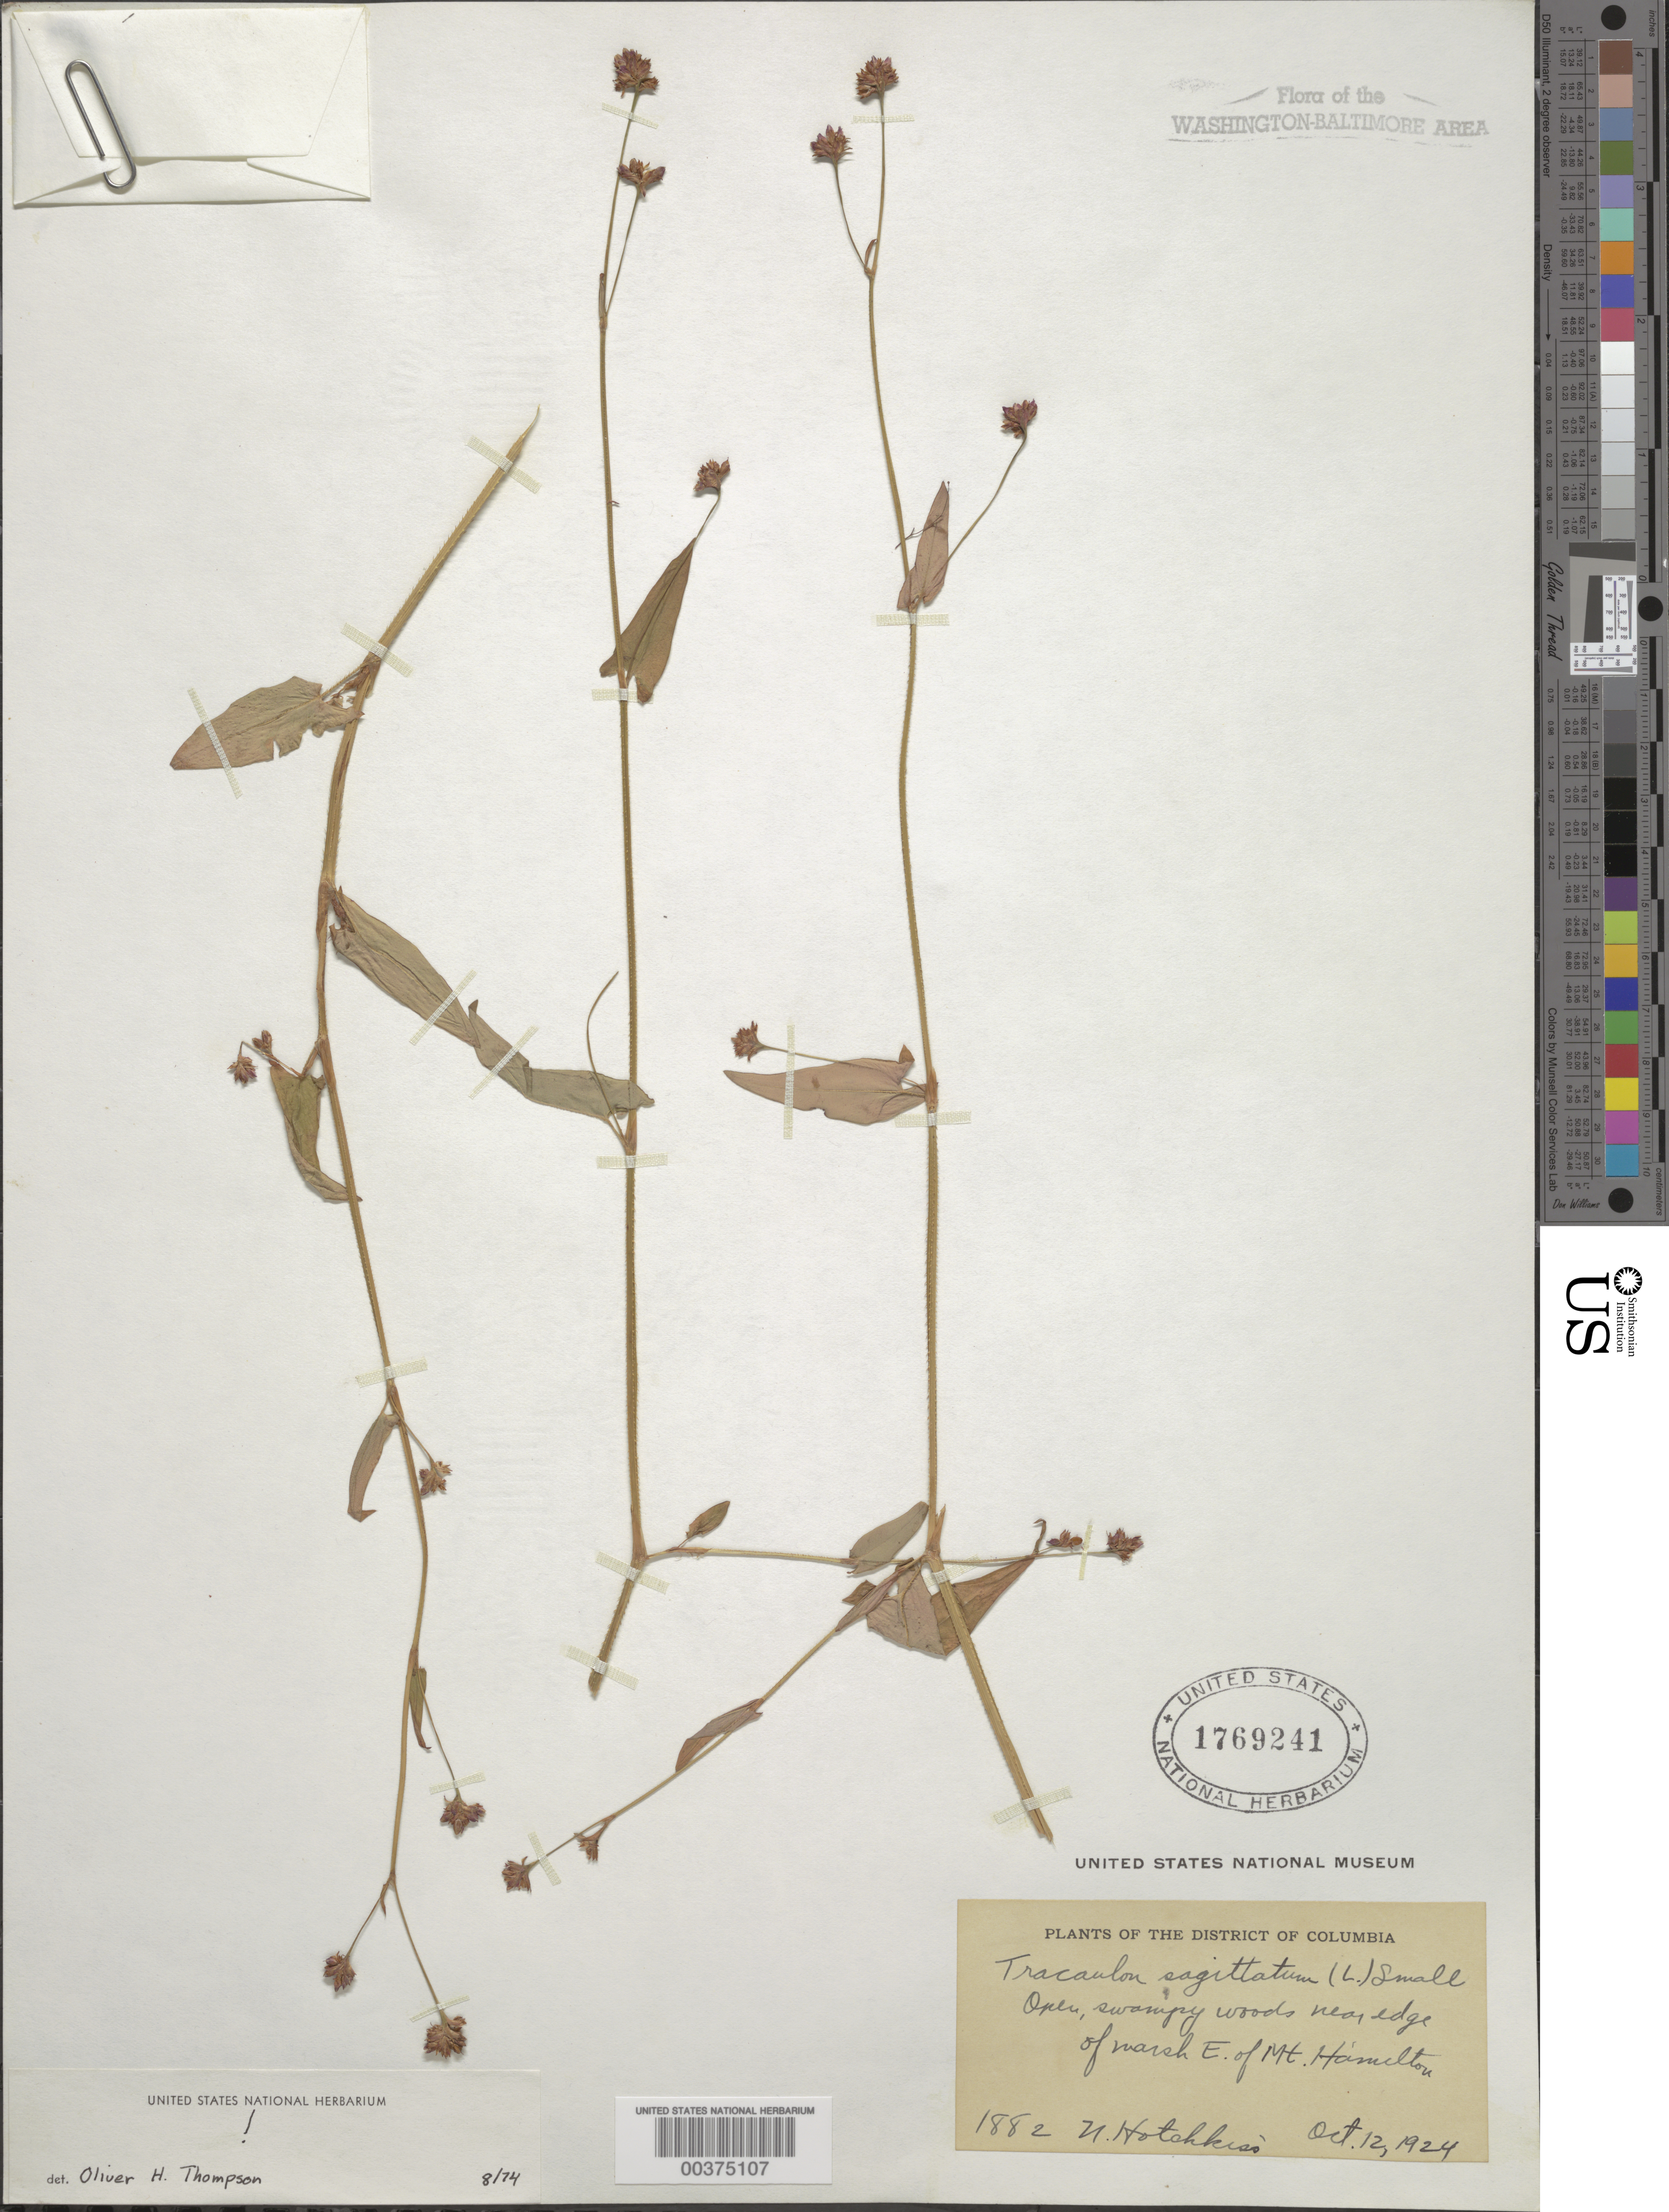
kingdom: Plantae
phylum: Tracheophyta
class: Magnoliopsida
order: Caryophyllales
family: Polygonaceae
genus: Persicaria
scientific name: Persicaria sagittata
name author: (L.) H. Gross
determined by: Atha, D. E.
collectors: N. Hotchkiss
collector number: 1882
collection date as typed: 12 Oct 1924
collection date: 1924-10-12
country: United States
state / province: District of Columbia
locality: East of Mount Hamilton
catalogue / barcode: US 1769241